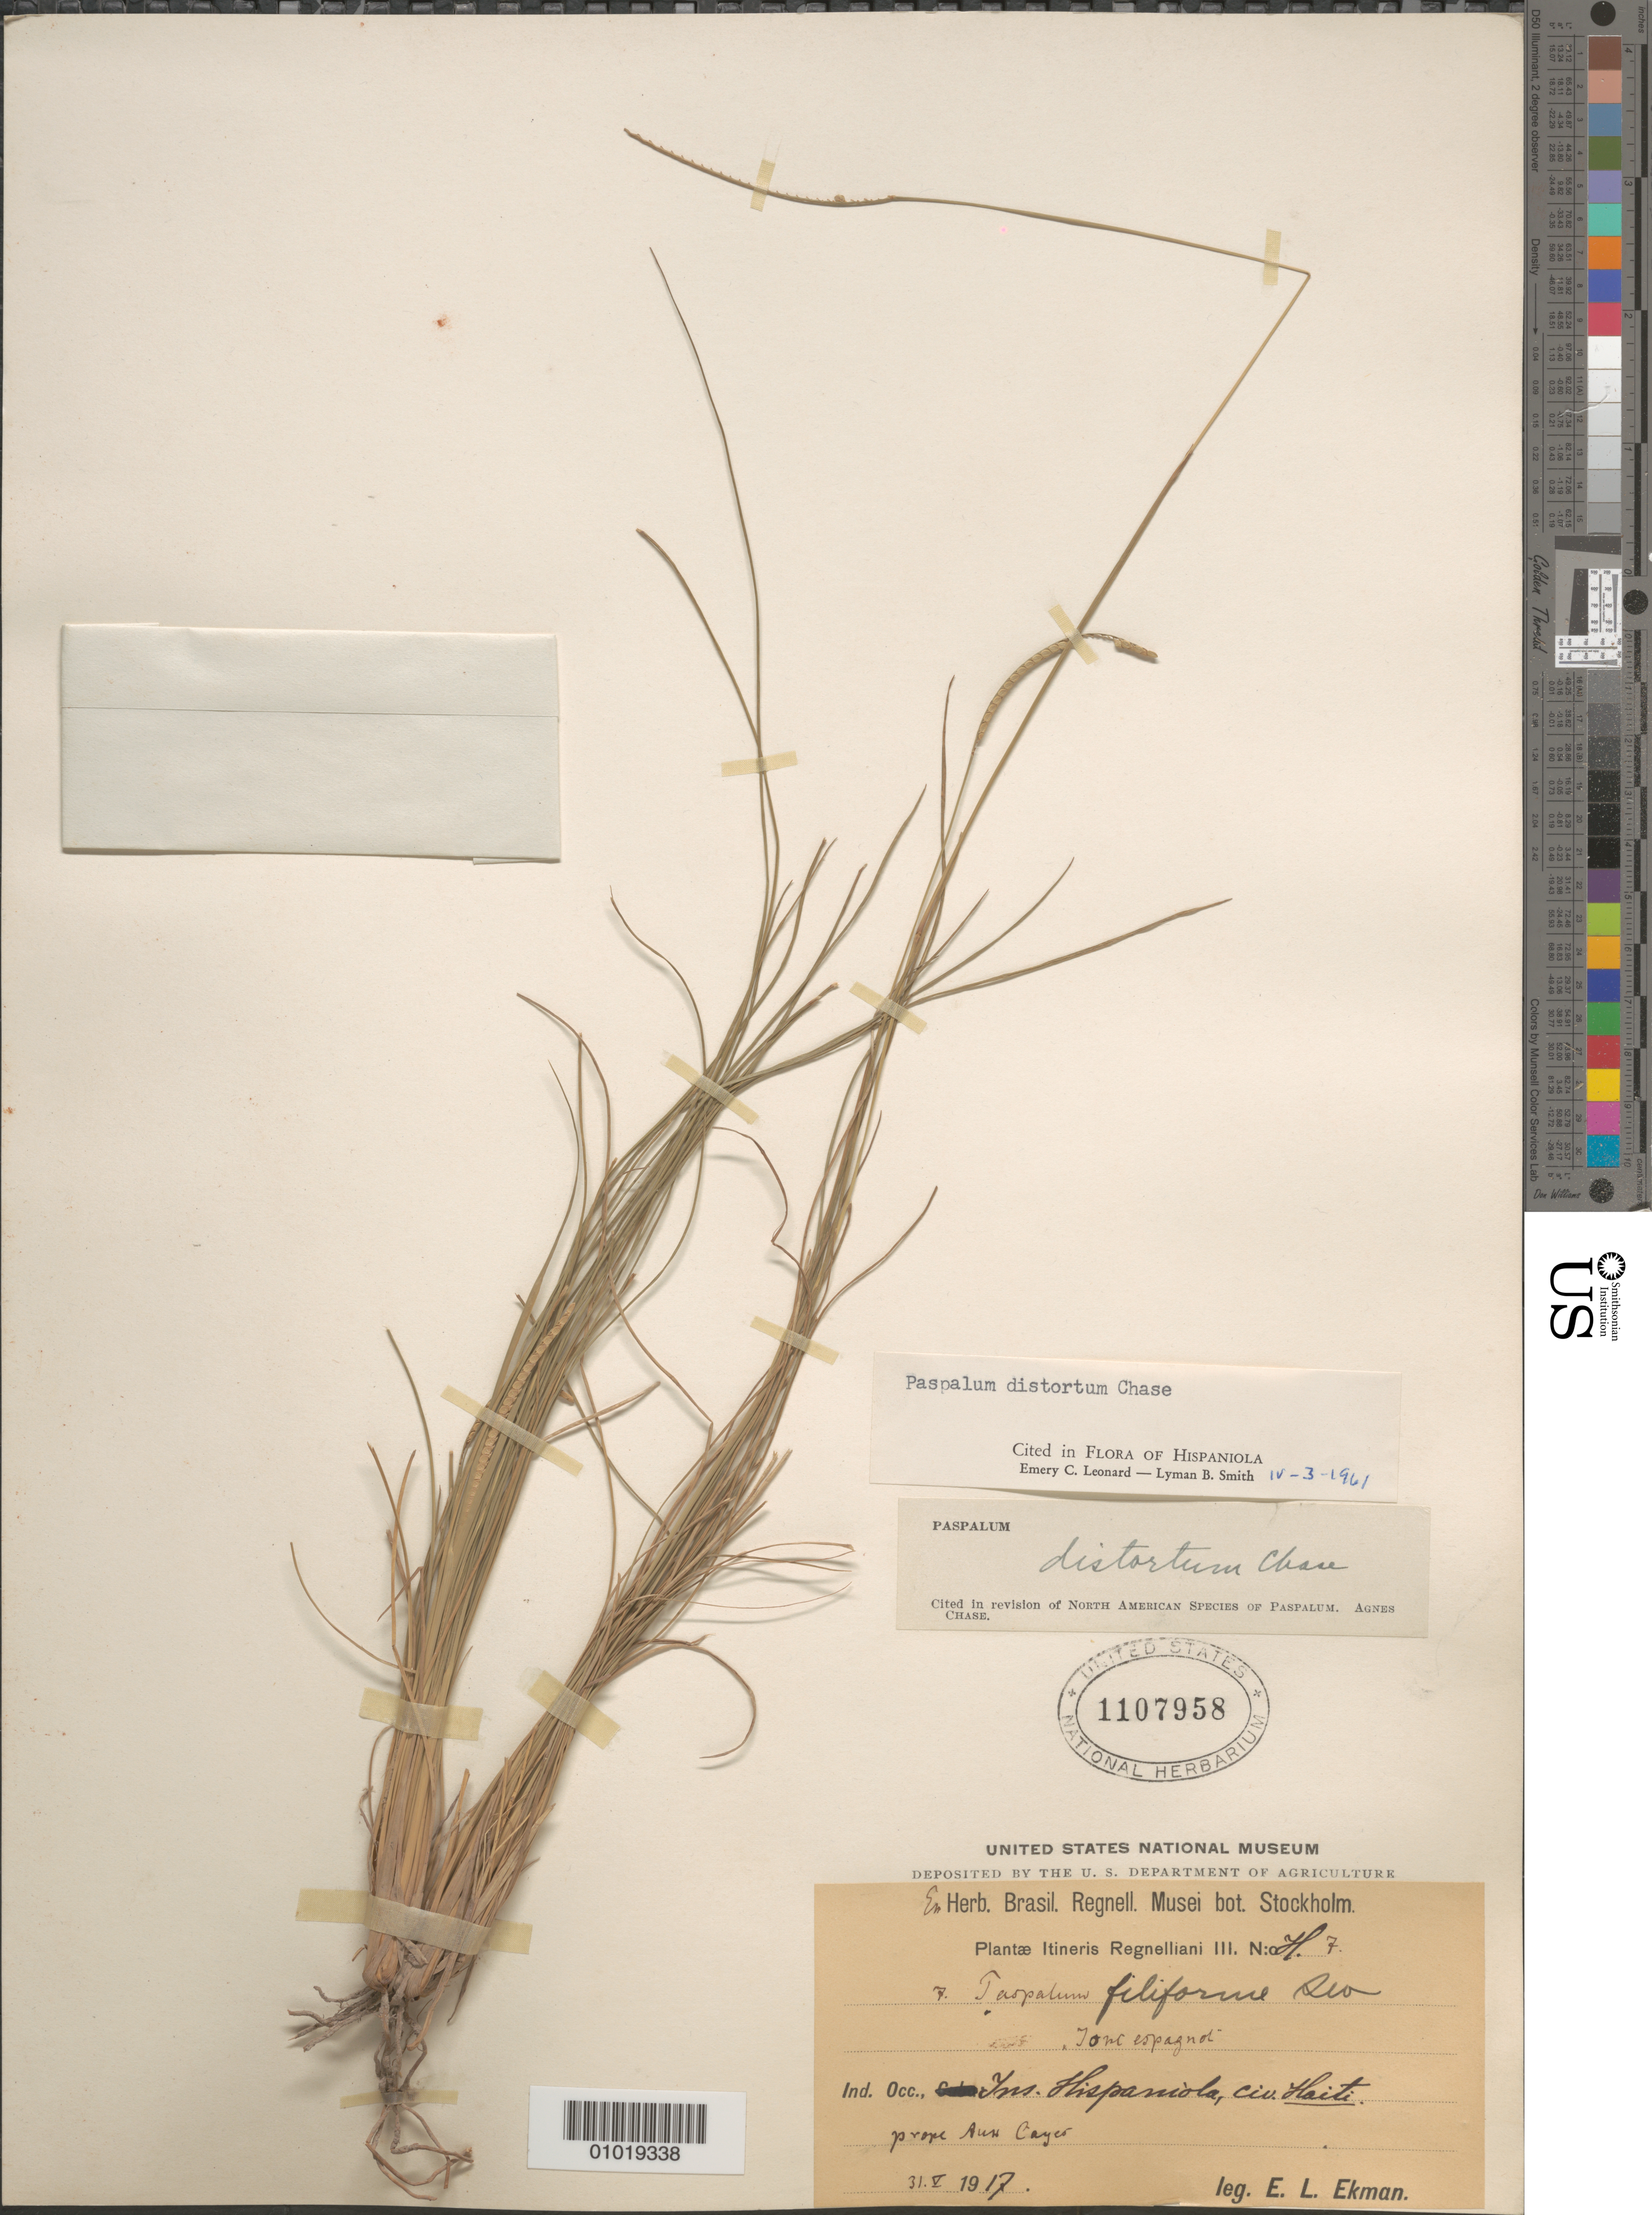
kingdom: Plantae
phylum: Tracheophyta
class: Liliopsida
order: Poales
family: Poaceae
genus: Paspalum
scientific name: Paspalum distortum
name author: Chase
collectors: E. L. Ekman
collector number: H 7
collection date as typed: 31 May 1917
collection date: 1917-05-31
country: Haiti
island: Hispaniola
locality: Near Aux Cayer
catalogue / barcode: US 1107958